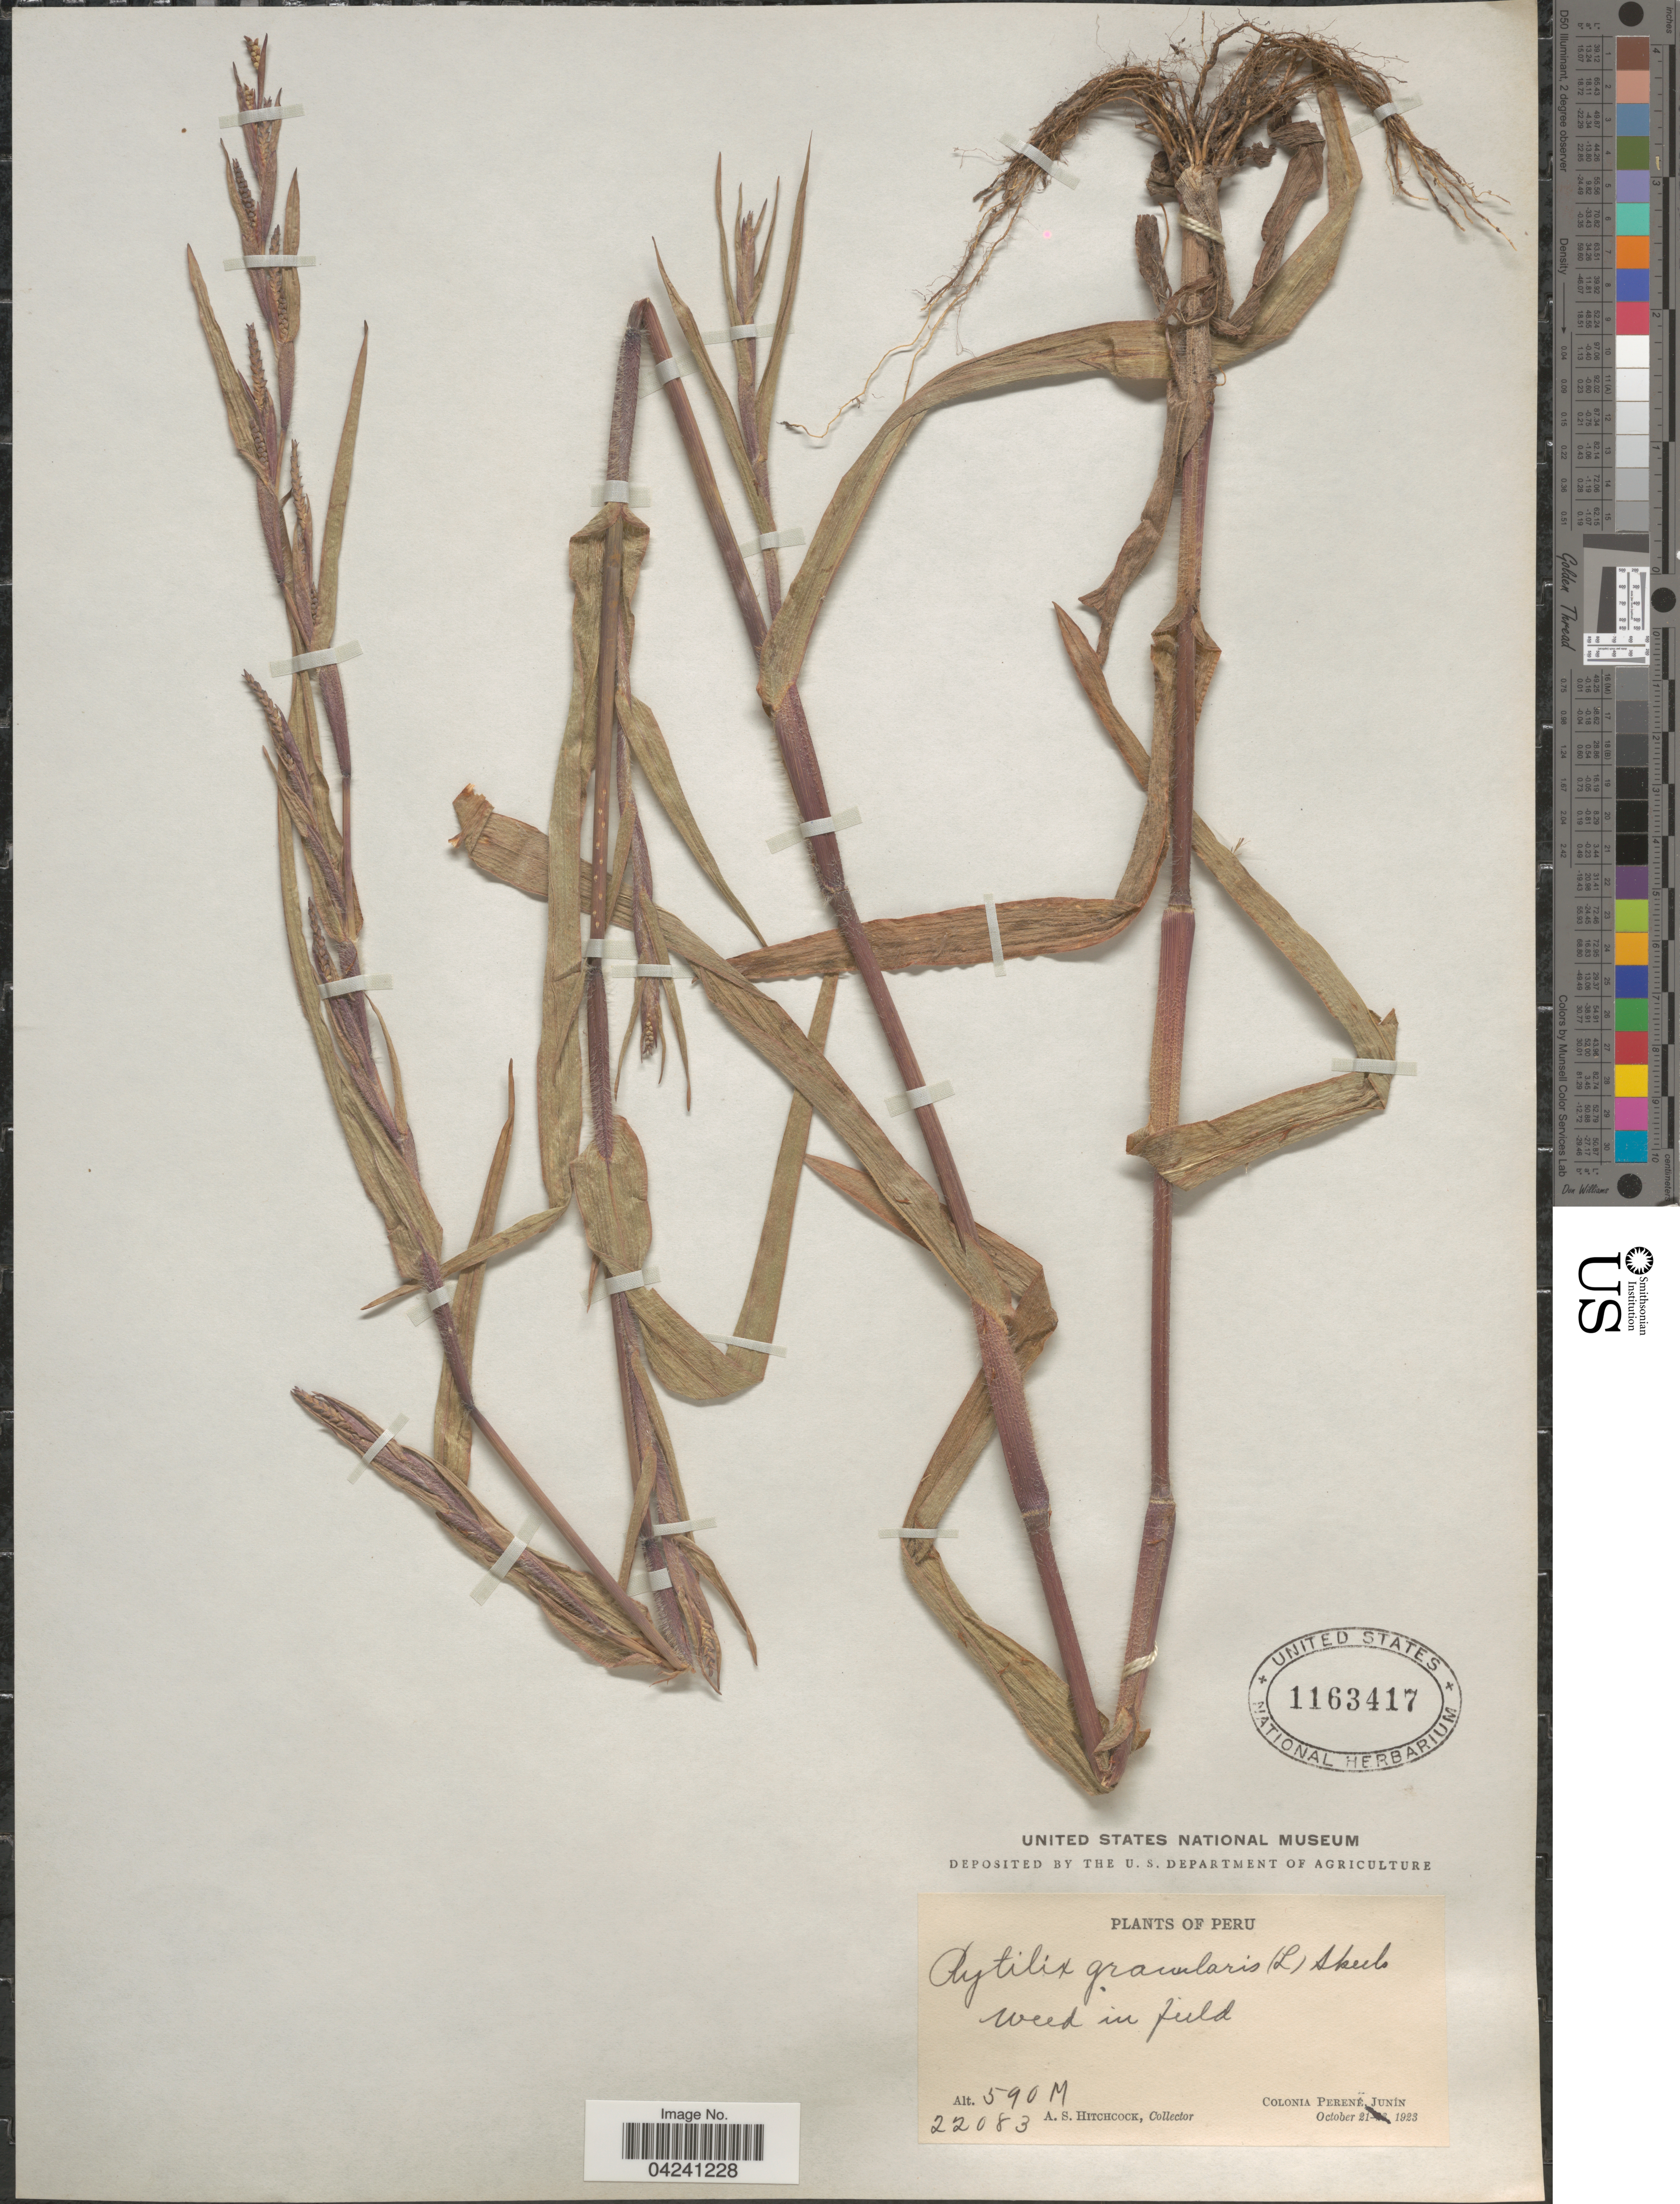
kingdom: Plantae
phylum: Tracheophyta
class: Liliopsida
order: Poales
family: Poaceae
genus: Hackelochloa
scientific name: Hackelochloa granularis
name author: (L.) Kuntze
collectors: A. S. Hitchcock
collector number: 22083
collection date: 1923-10-21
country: Peru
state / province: Junín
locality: Colonia Perené.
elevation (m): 590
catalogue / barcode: US 1163417